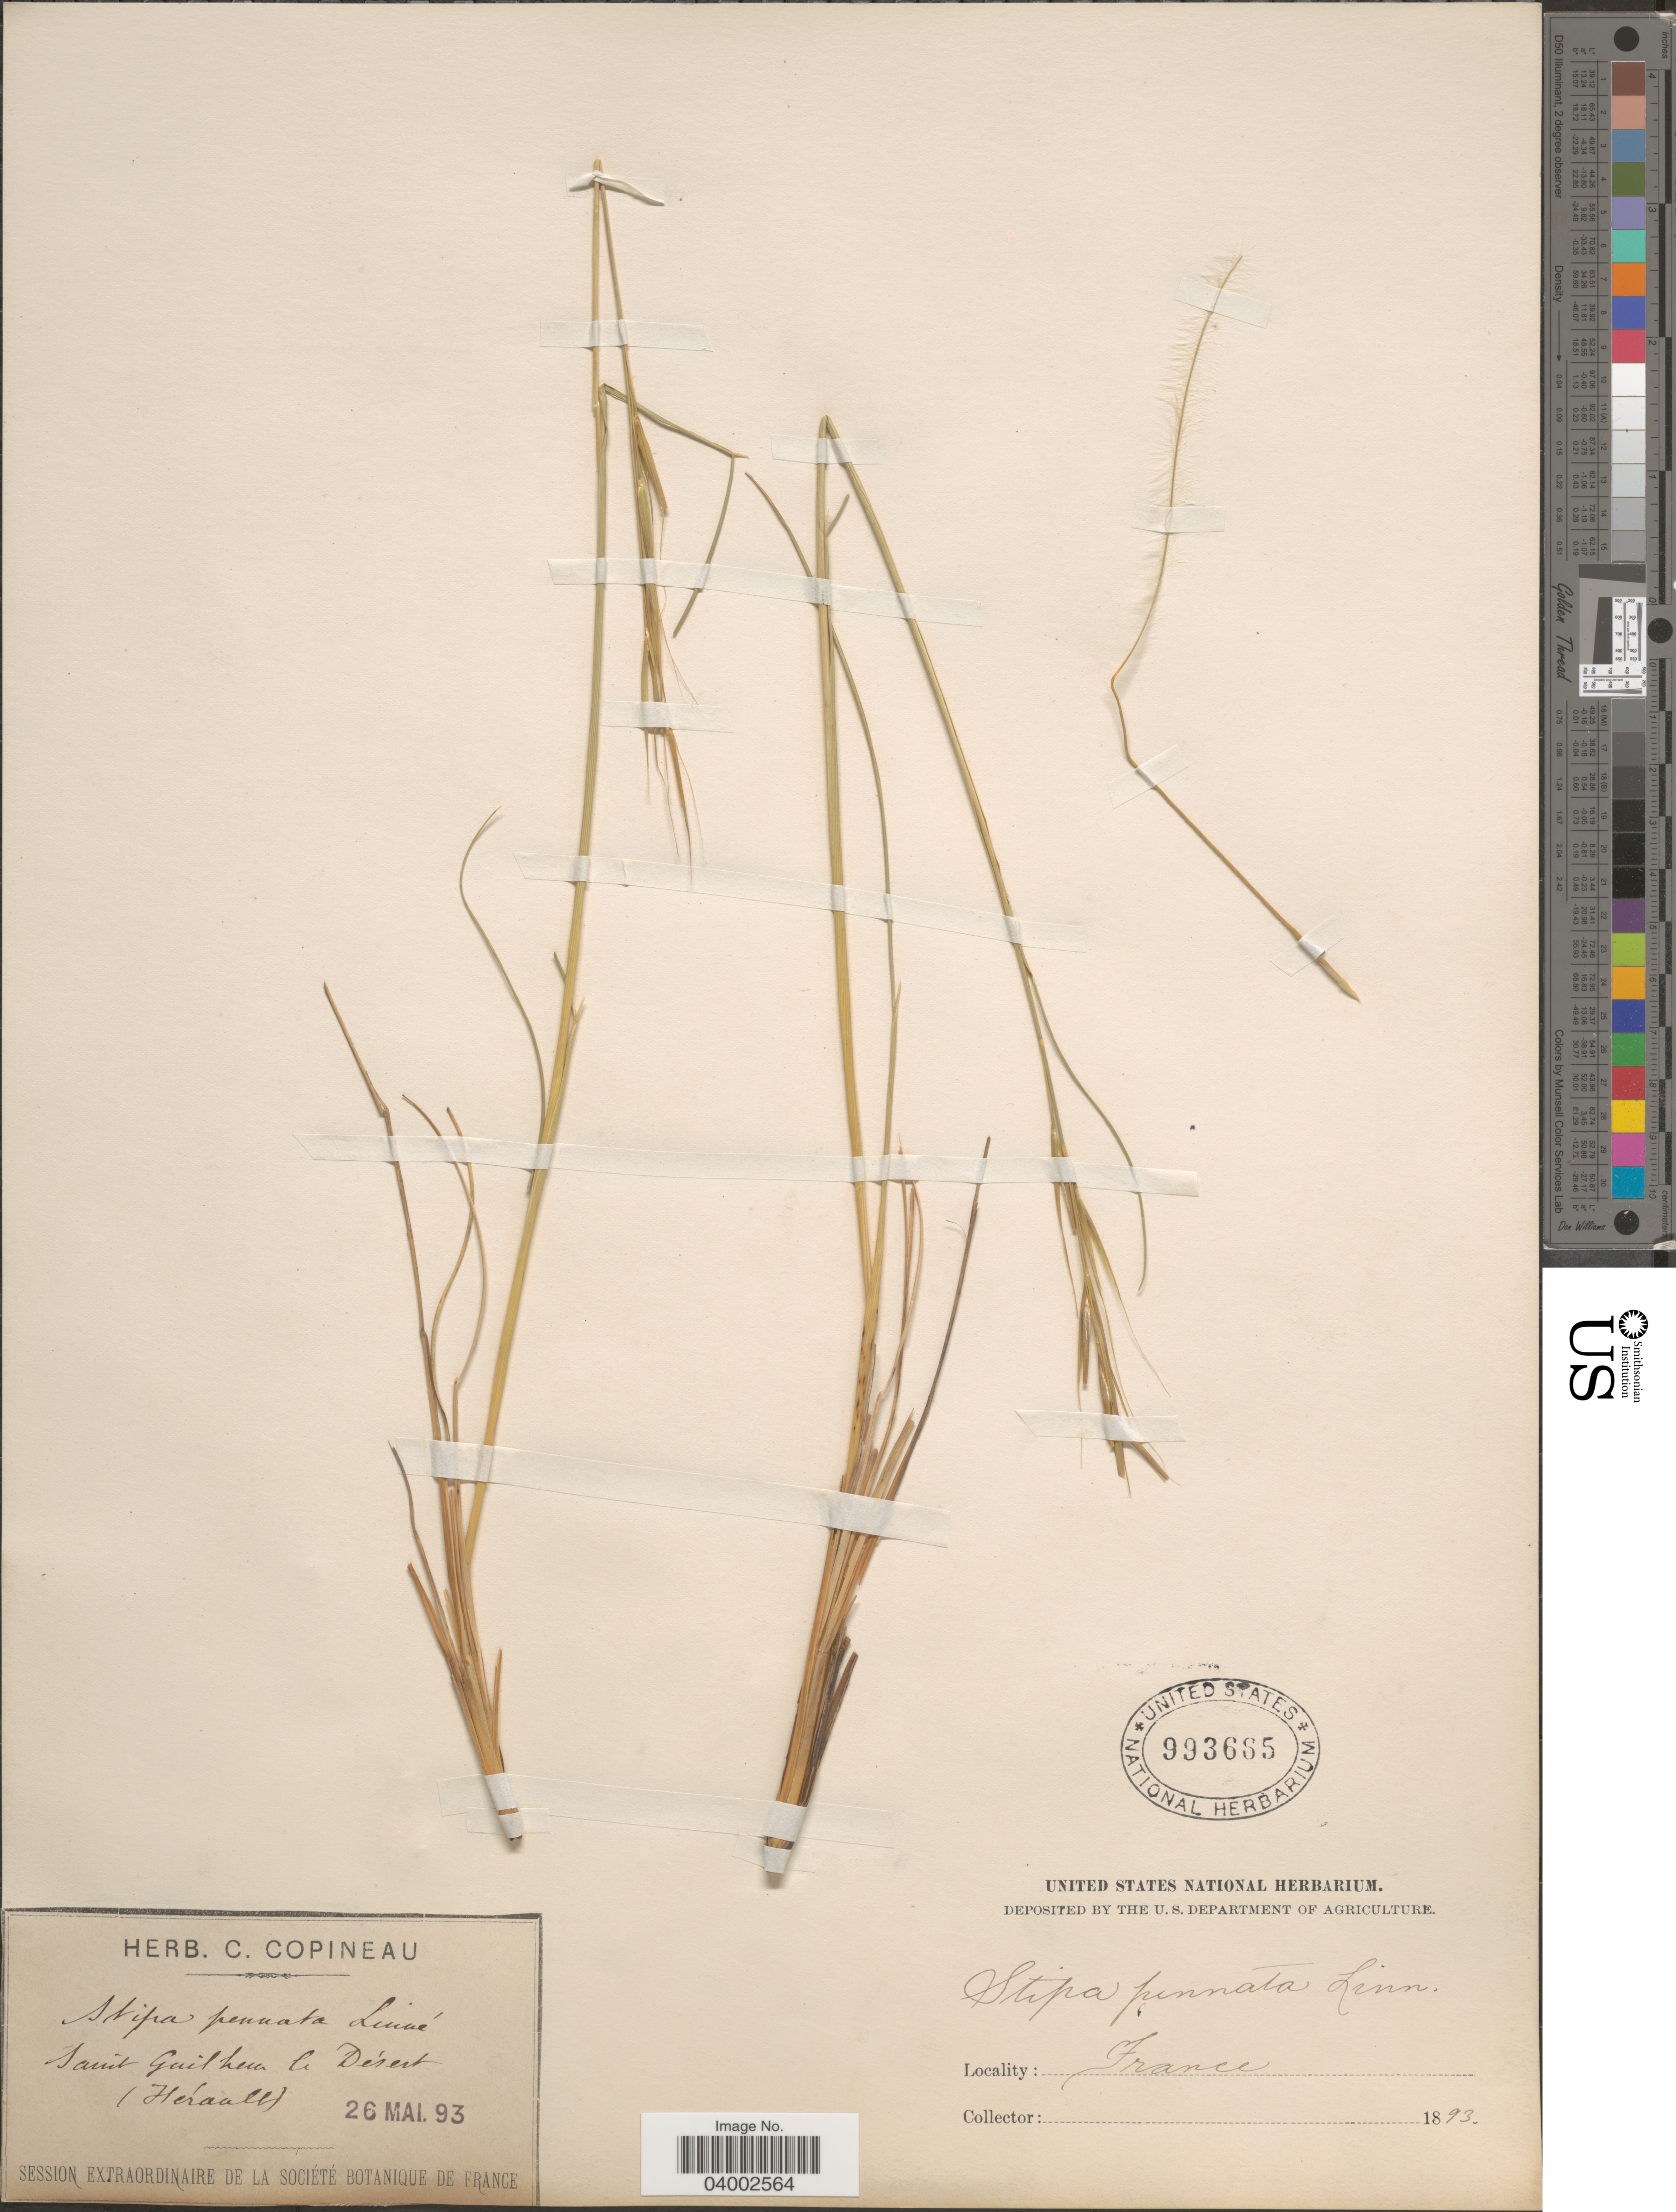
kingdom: Plantae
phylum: Tracheophyta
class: Liliopsida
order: Poales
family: Poaceae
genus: Stipa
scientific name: Stipa pennata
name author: L.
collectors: ex herb. C. Copineau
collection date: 1893-05-26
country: France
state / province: Occitanie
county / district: Hérault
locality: Saint Guilhem le Désert . (Hérault).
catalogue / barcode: US 993685